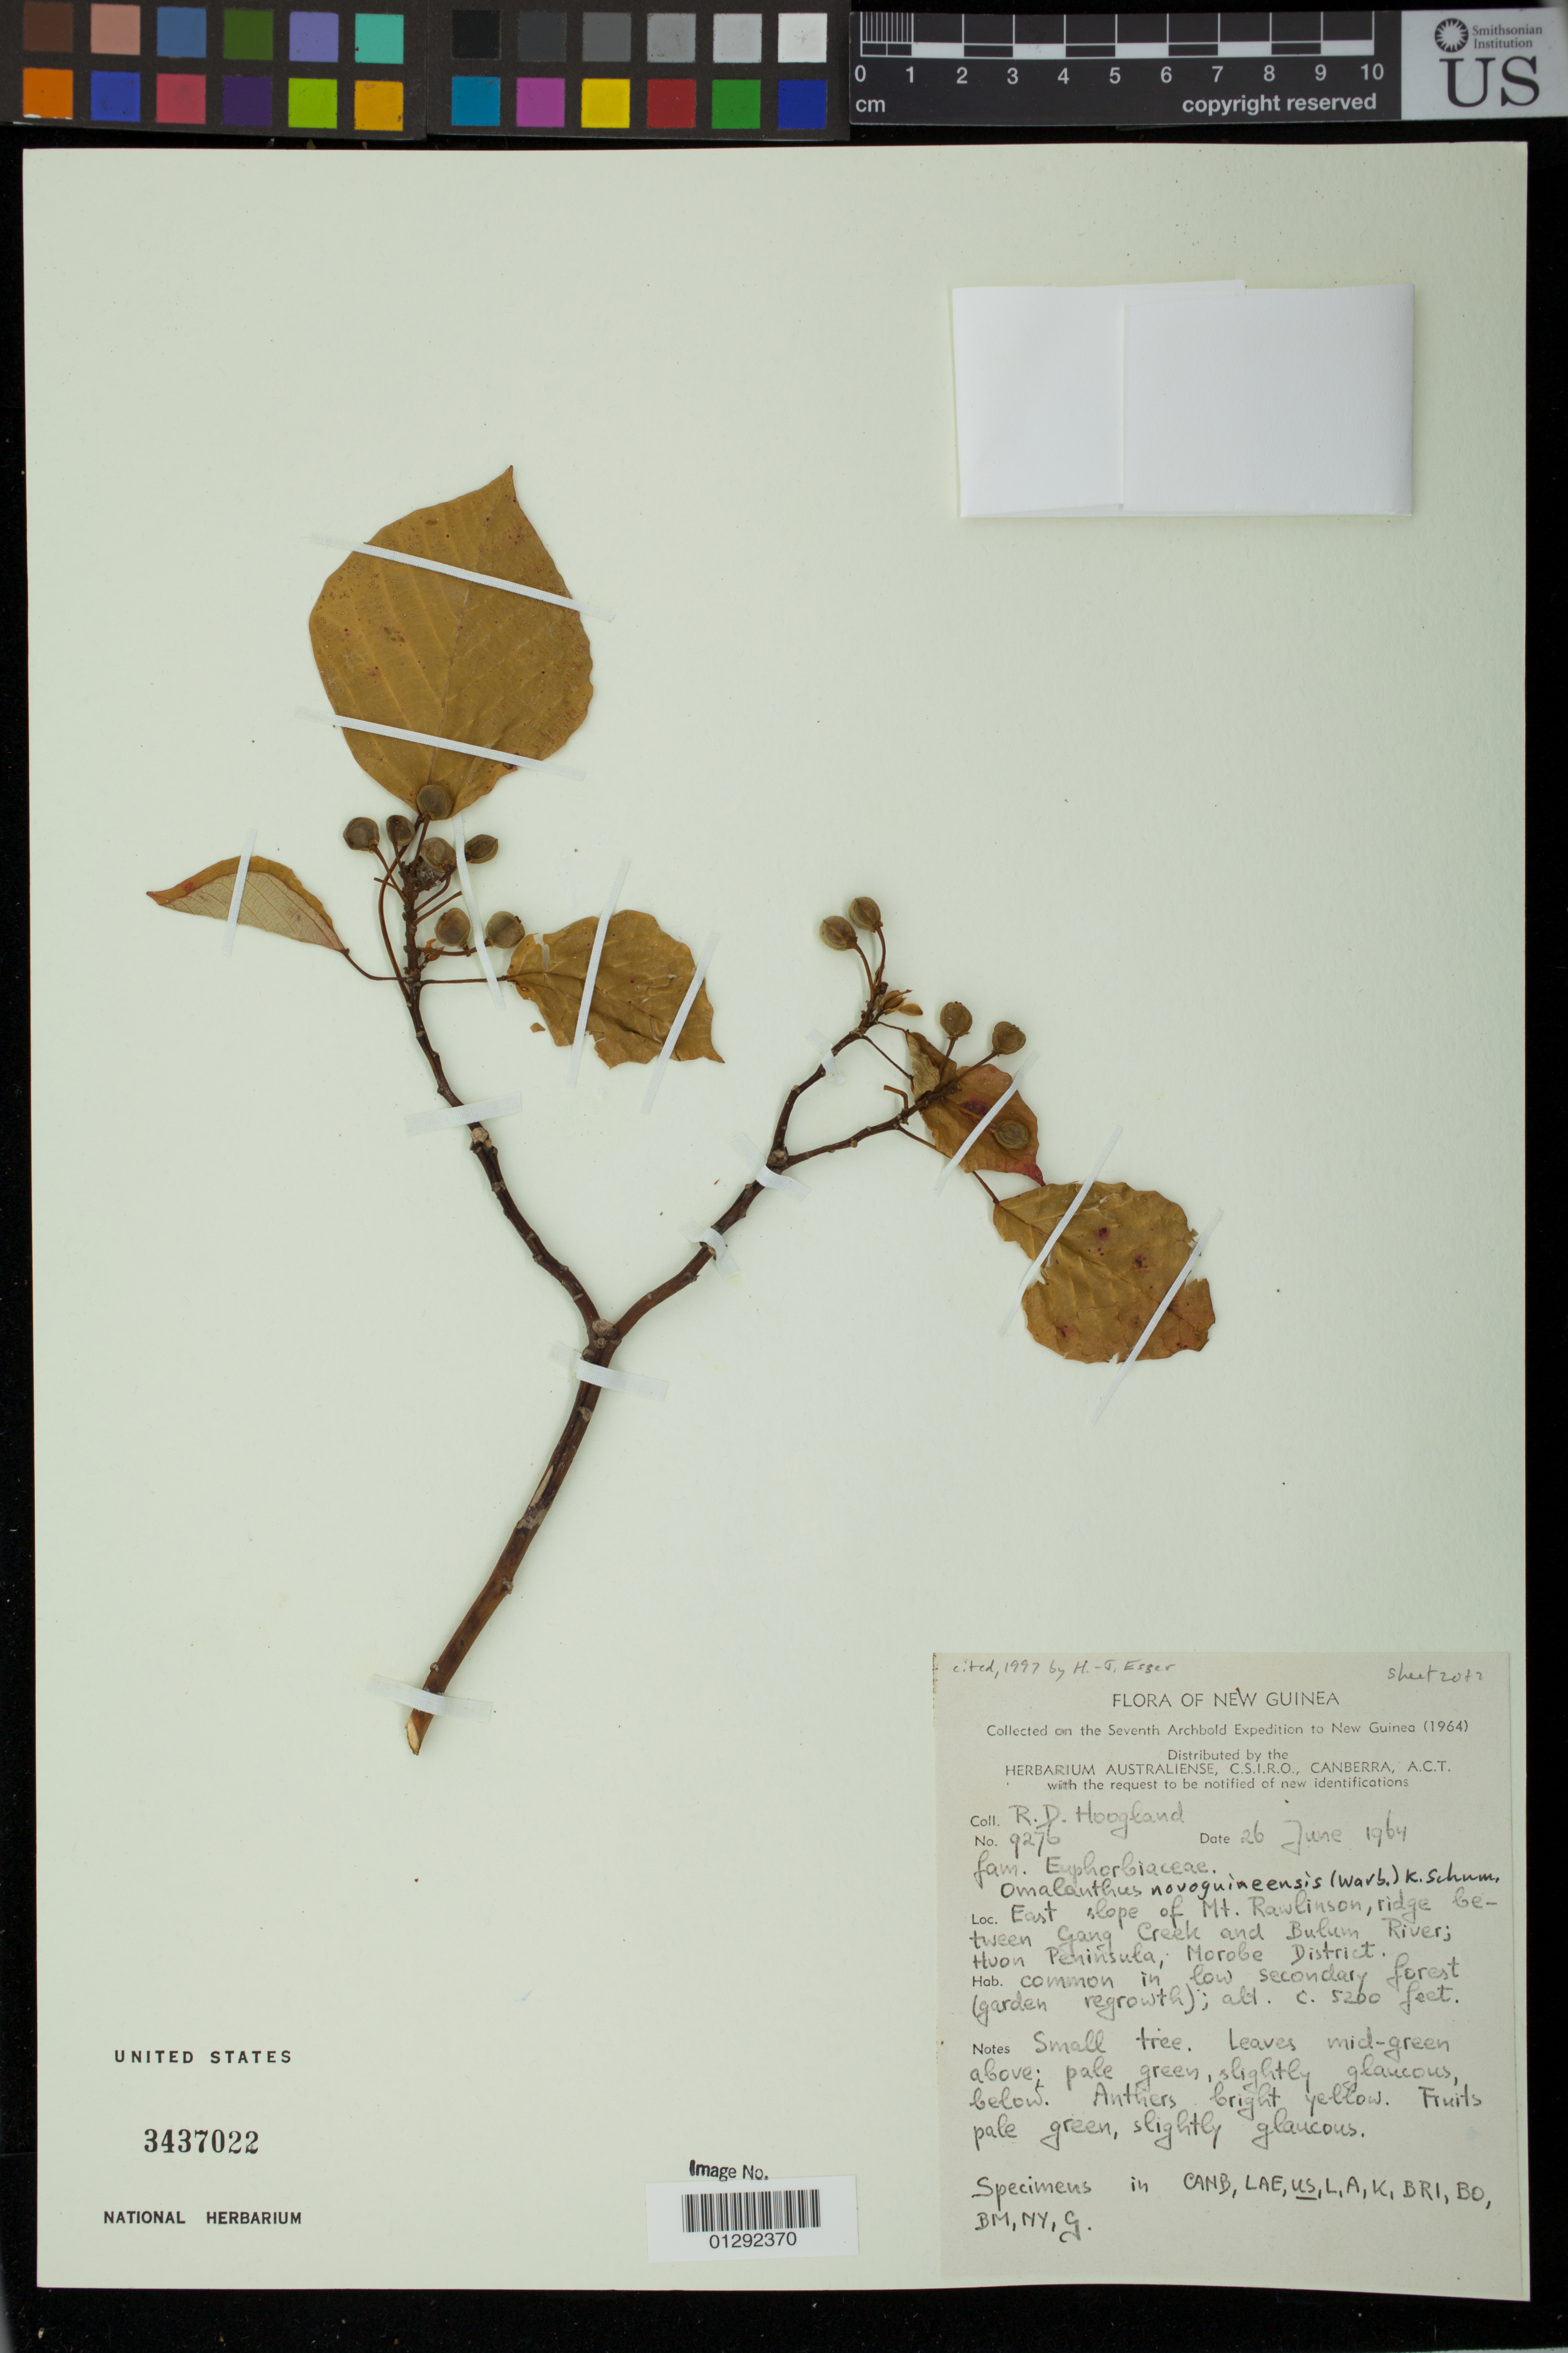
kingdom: Plantae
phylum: Tracheophyta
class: Magnoliopsida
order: Malpighiales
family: Euphorbiaceae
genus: Homalanthus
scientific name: Homalanthus novoguineensis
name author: (Warb.) K. Schum.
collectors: R. D. Hoogland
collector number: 9276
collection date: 1964-06-26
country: Papua New Guinea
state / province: Morobe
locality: East slope of Mt. Rawlinson, ridge between Gang Creek and Bulum River; Huon Peninsula.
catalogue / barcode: US 3437022